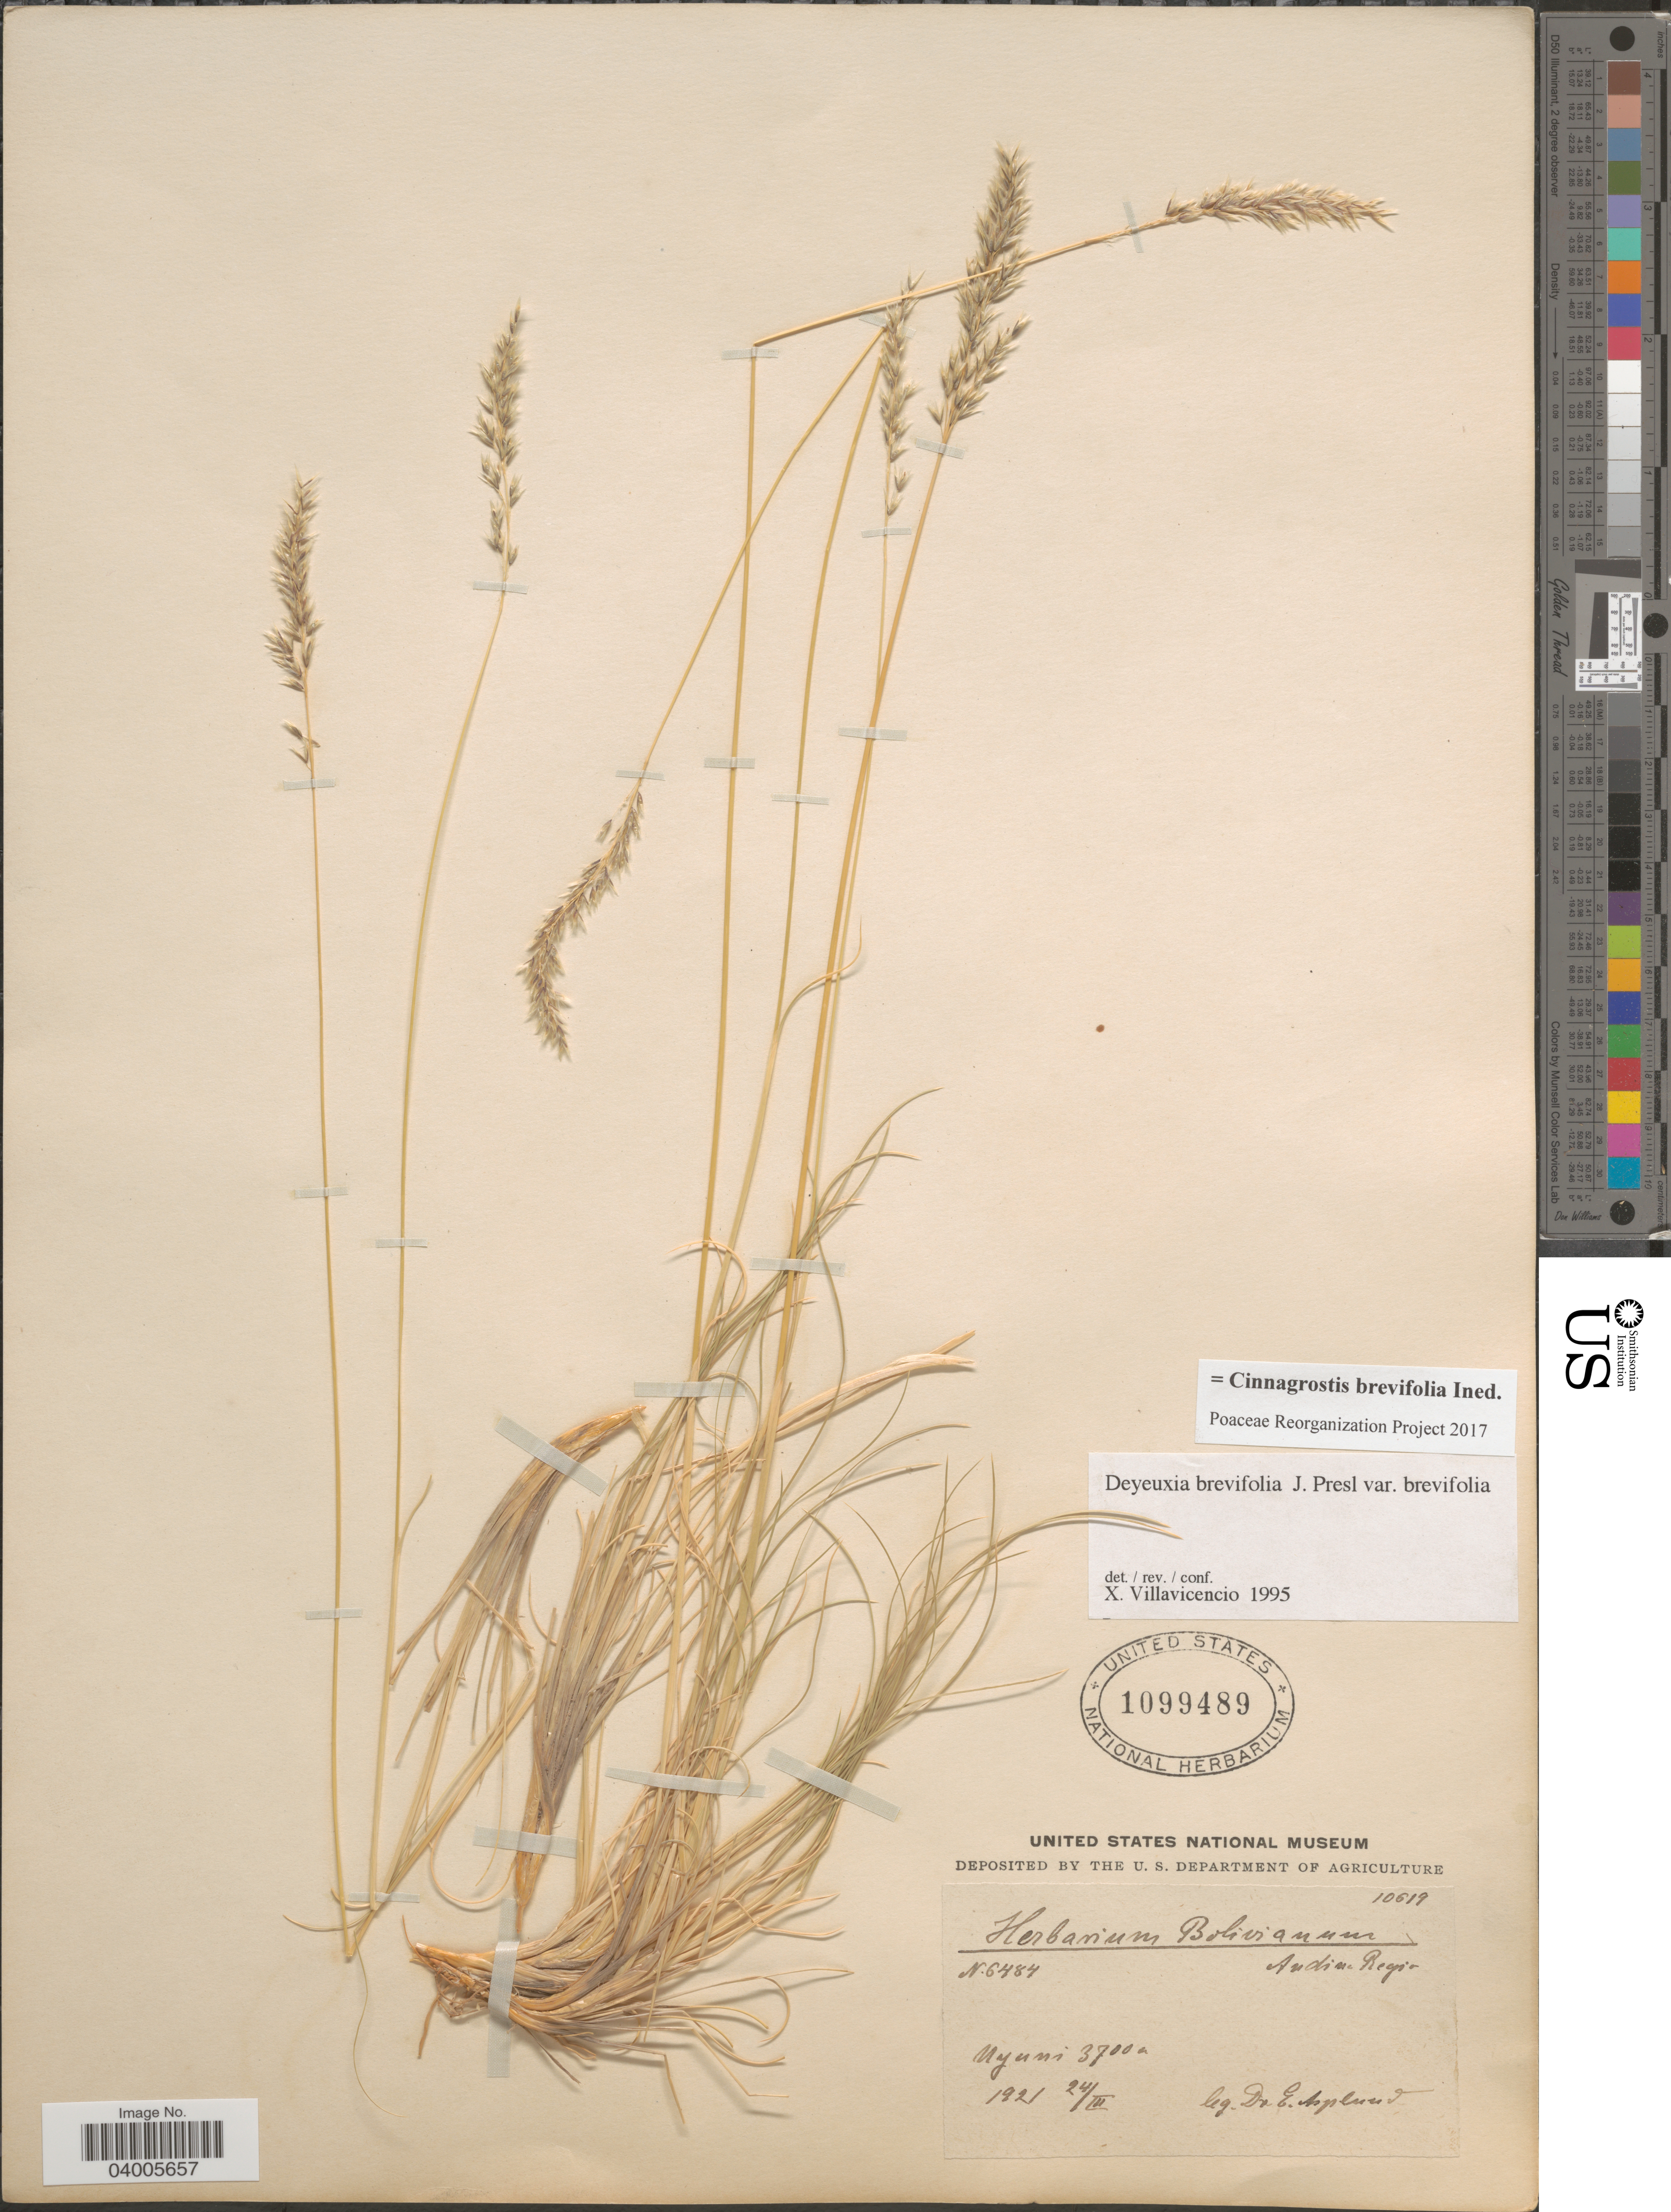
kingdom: Plantae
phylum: Tracheophyta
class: Liliopsida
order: Poales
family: Poaceae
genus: Cinnagrostis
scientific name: Cinnagrostis brevifolia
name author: (J. Presl) P.M. Peterson et al.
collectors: E. Asplund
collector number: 6484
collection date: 1921-03-24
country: Bolivia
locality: Andina Regio. Uyuni.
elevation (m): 3700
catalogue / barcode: US 1099489